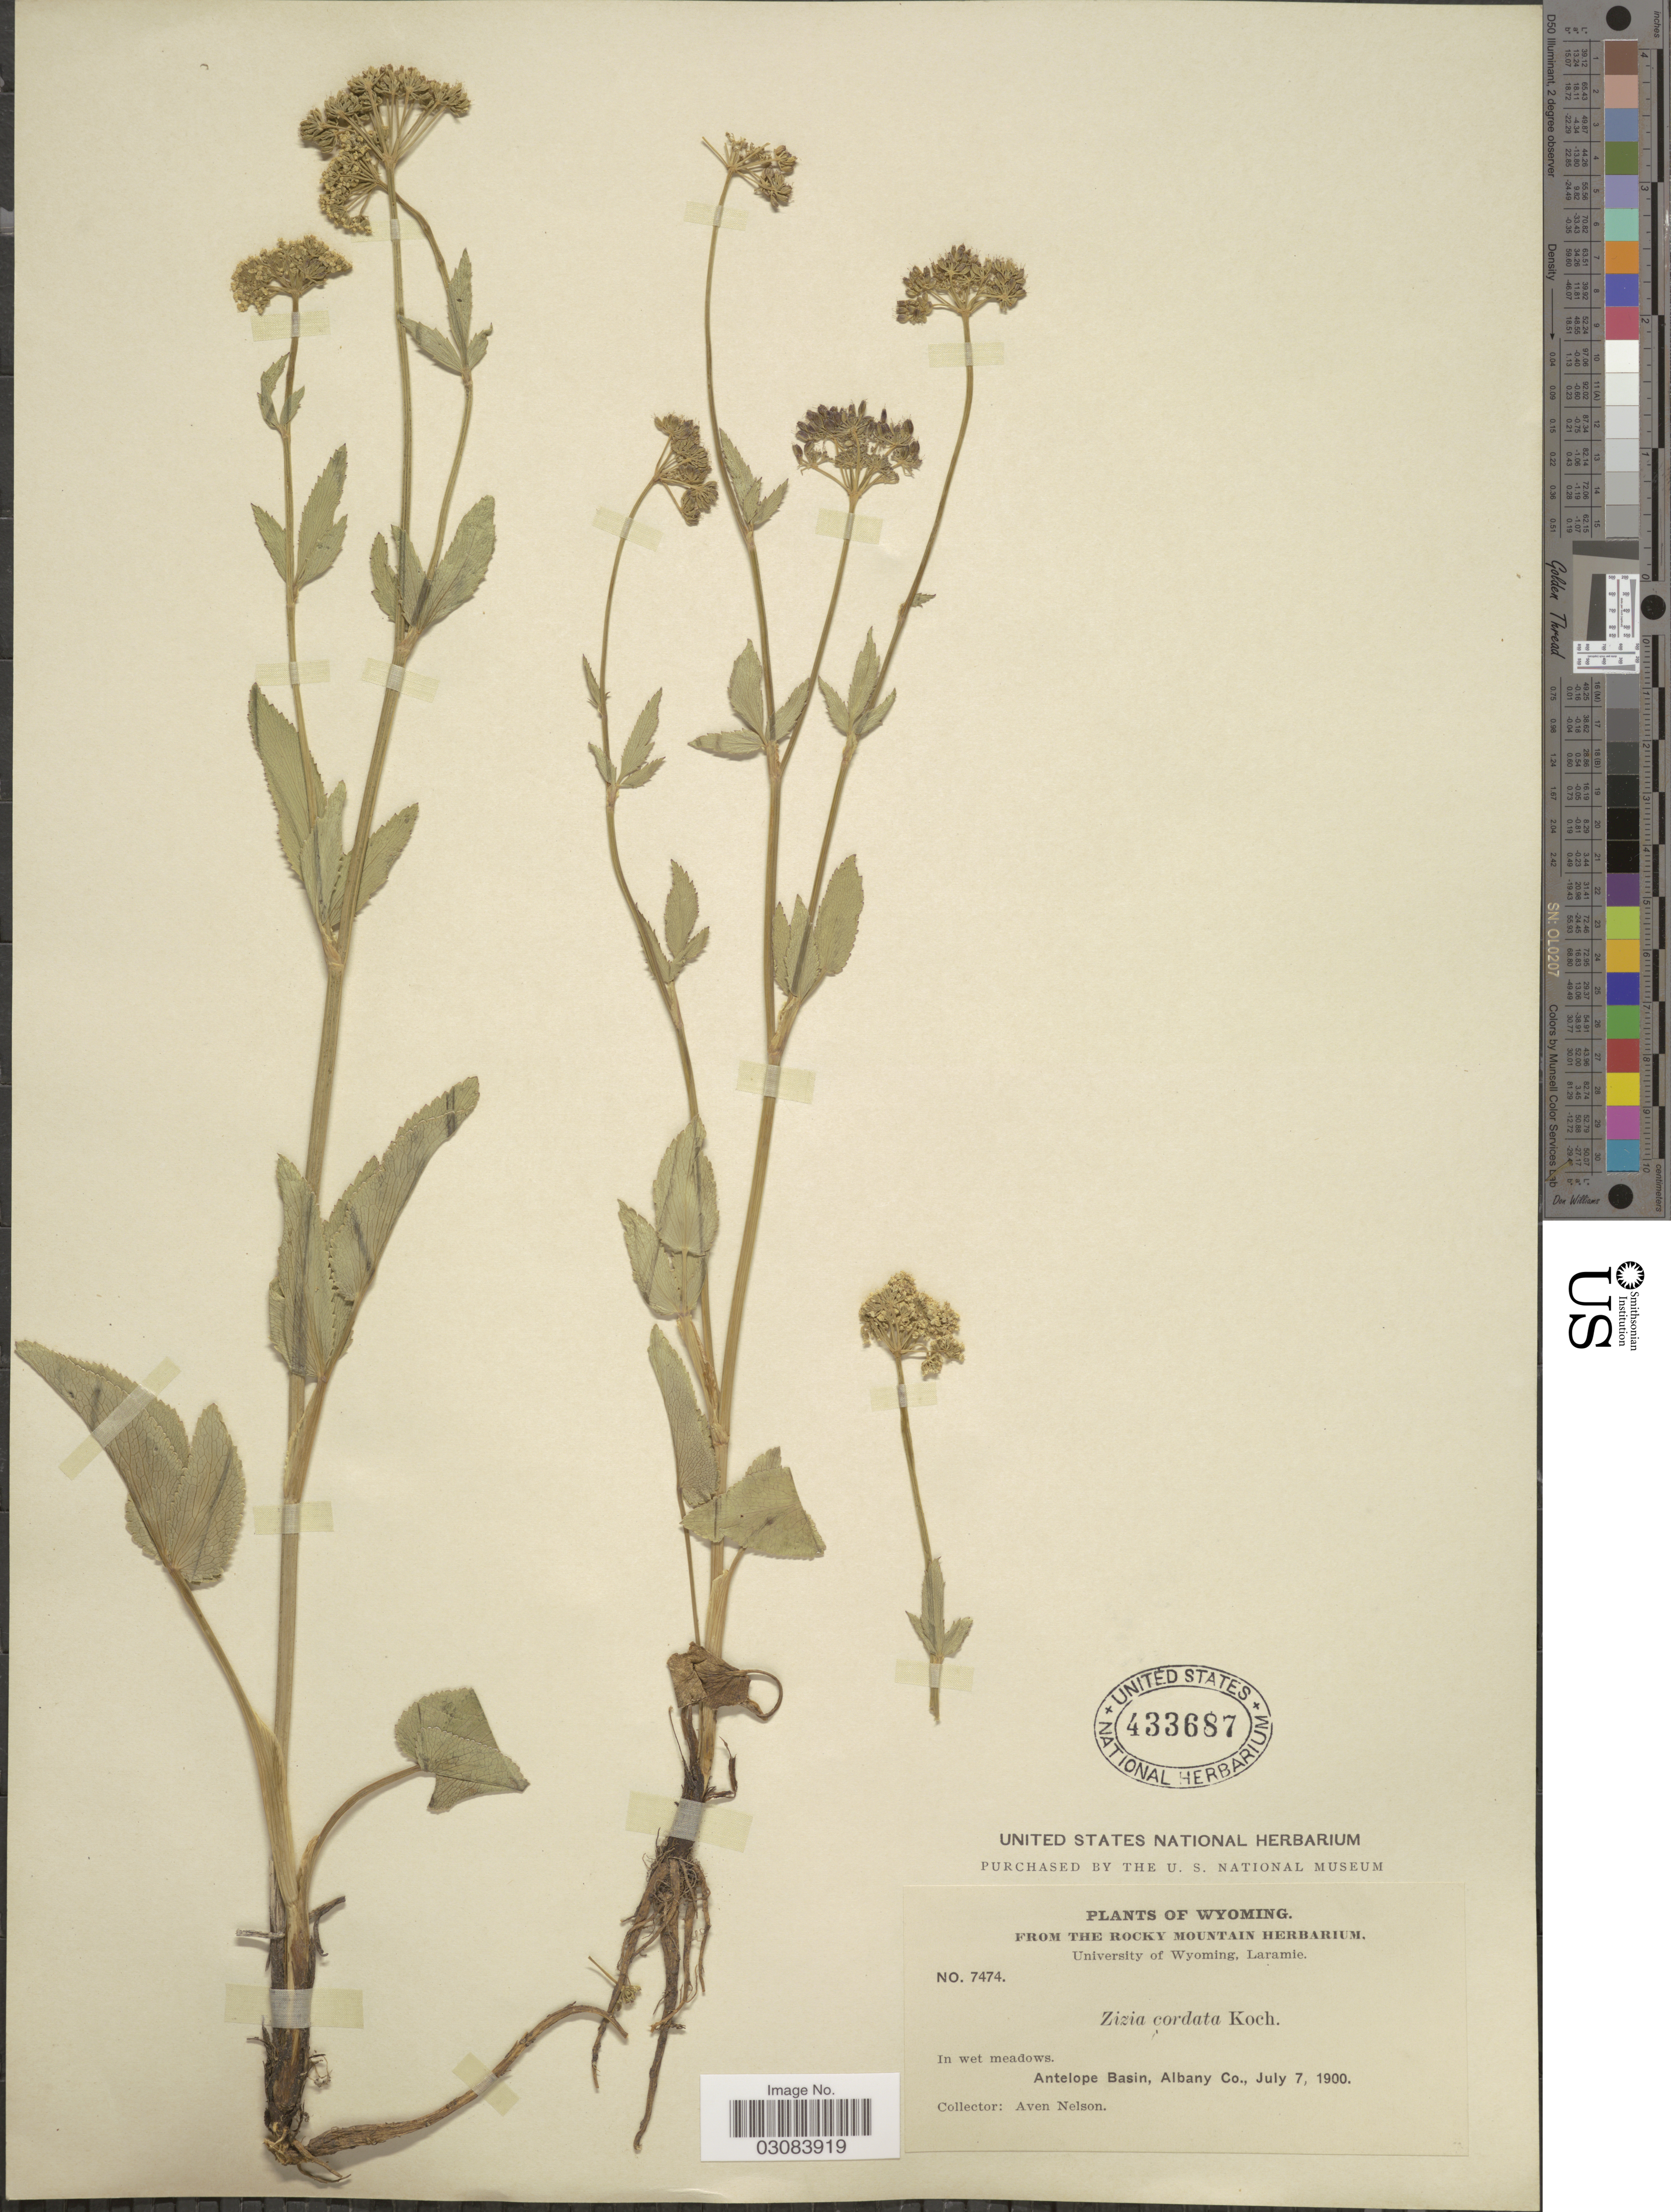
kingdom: Plantae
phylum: Tracheophyta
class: Magnoliopsida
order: Apiales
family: Apiaceae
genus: Zizia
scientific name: Zizia aptera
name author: (A. Gray) Fernald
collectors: A. Nelson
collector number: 7474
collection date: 1900-07-07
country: United States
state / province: Wyoming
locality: Antelope Basin, Albany Co.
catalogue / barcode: US 433687